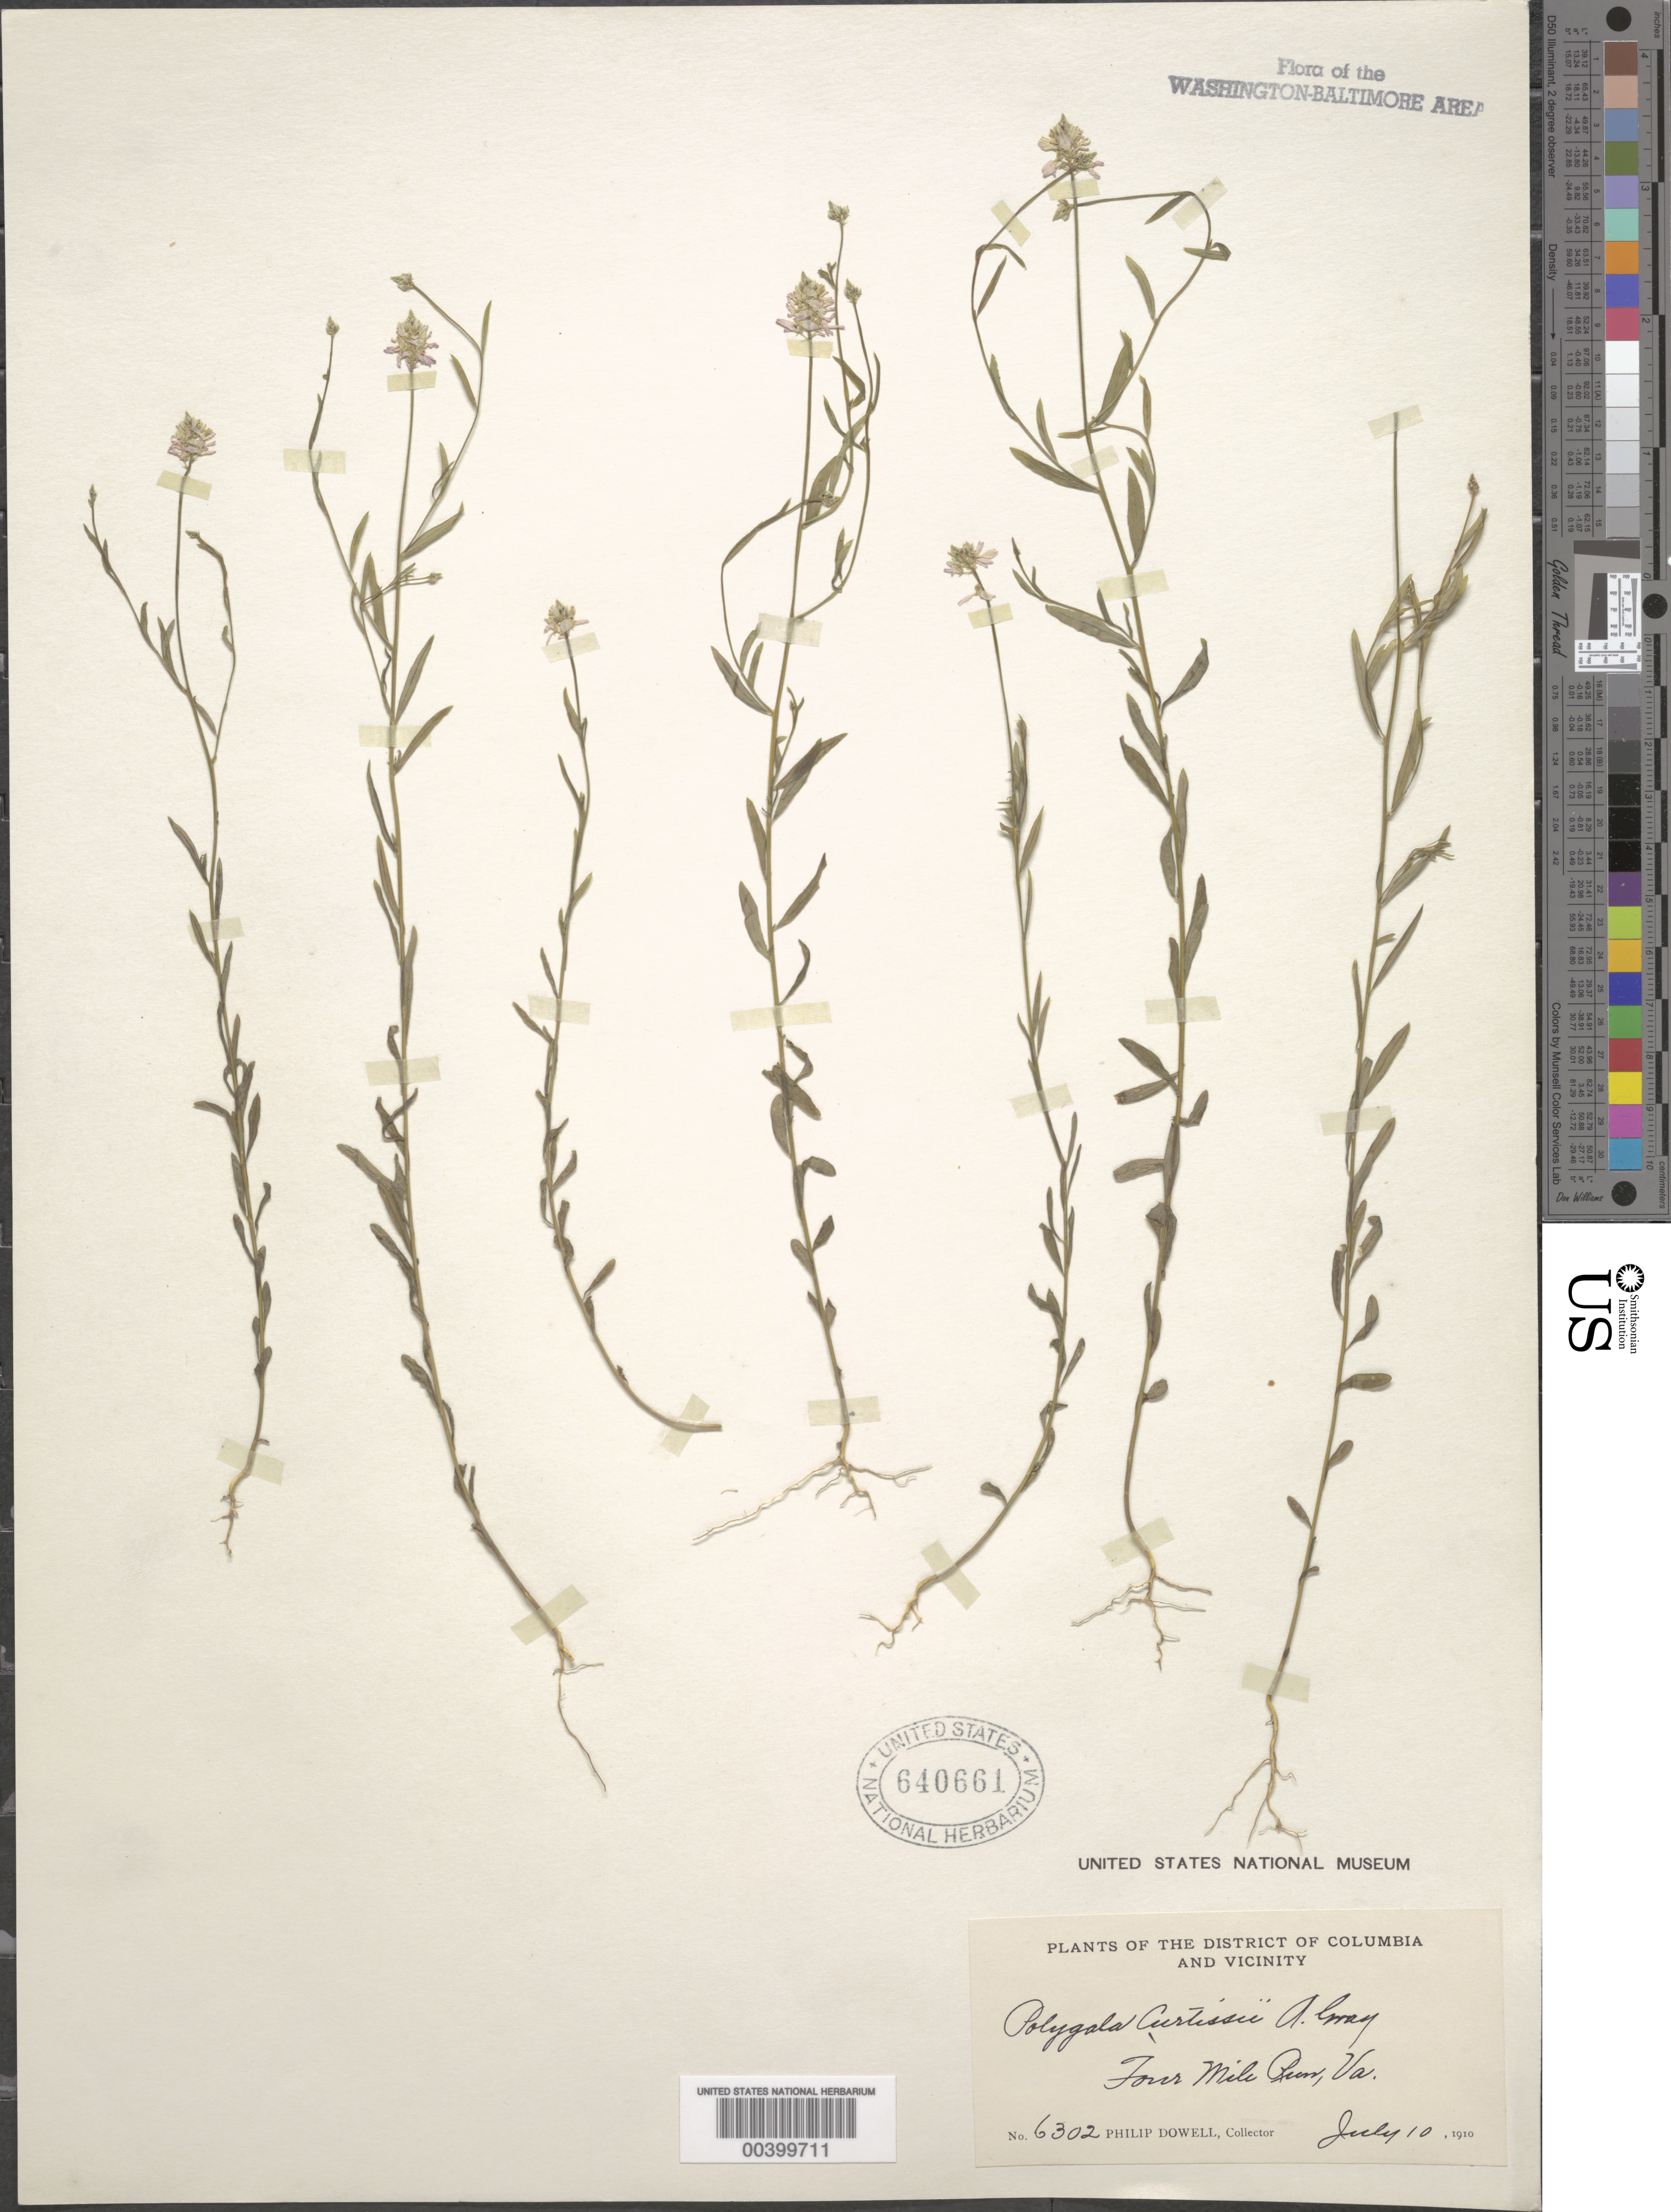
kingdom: Plantae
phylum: Tracheophyta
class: Magnoliopsida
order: Fabales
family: Polygalaceae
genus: Polygala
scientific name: Polygala curtissii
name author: A. Gray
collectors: P. Dowell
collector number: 6302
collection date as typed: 10 Jul 1910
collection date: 1910-07-10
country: United States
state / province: Virginia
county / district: Arlington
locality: Four Mile Run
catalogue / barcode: US 640661